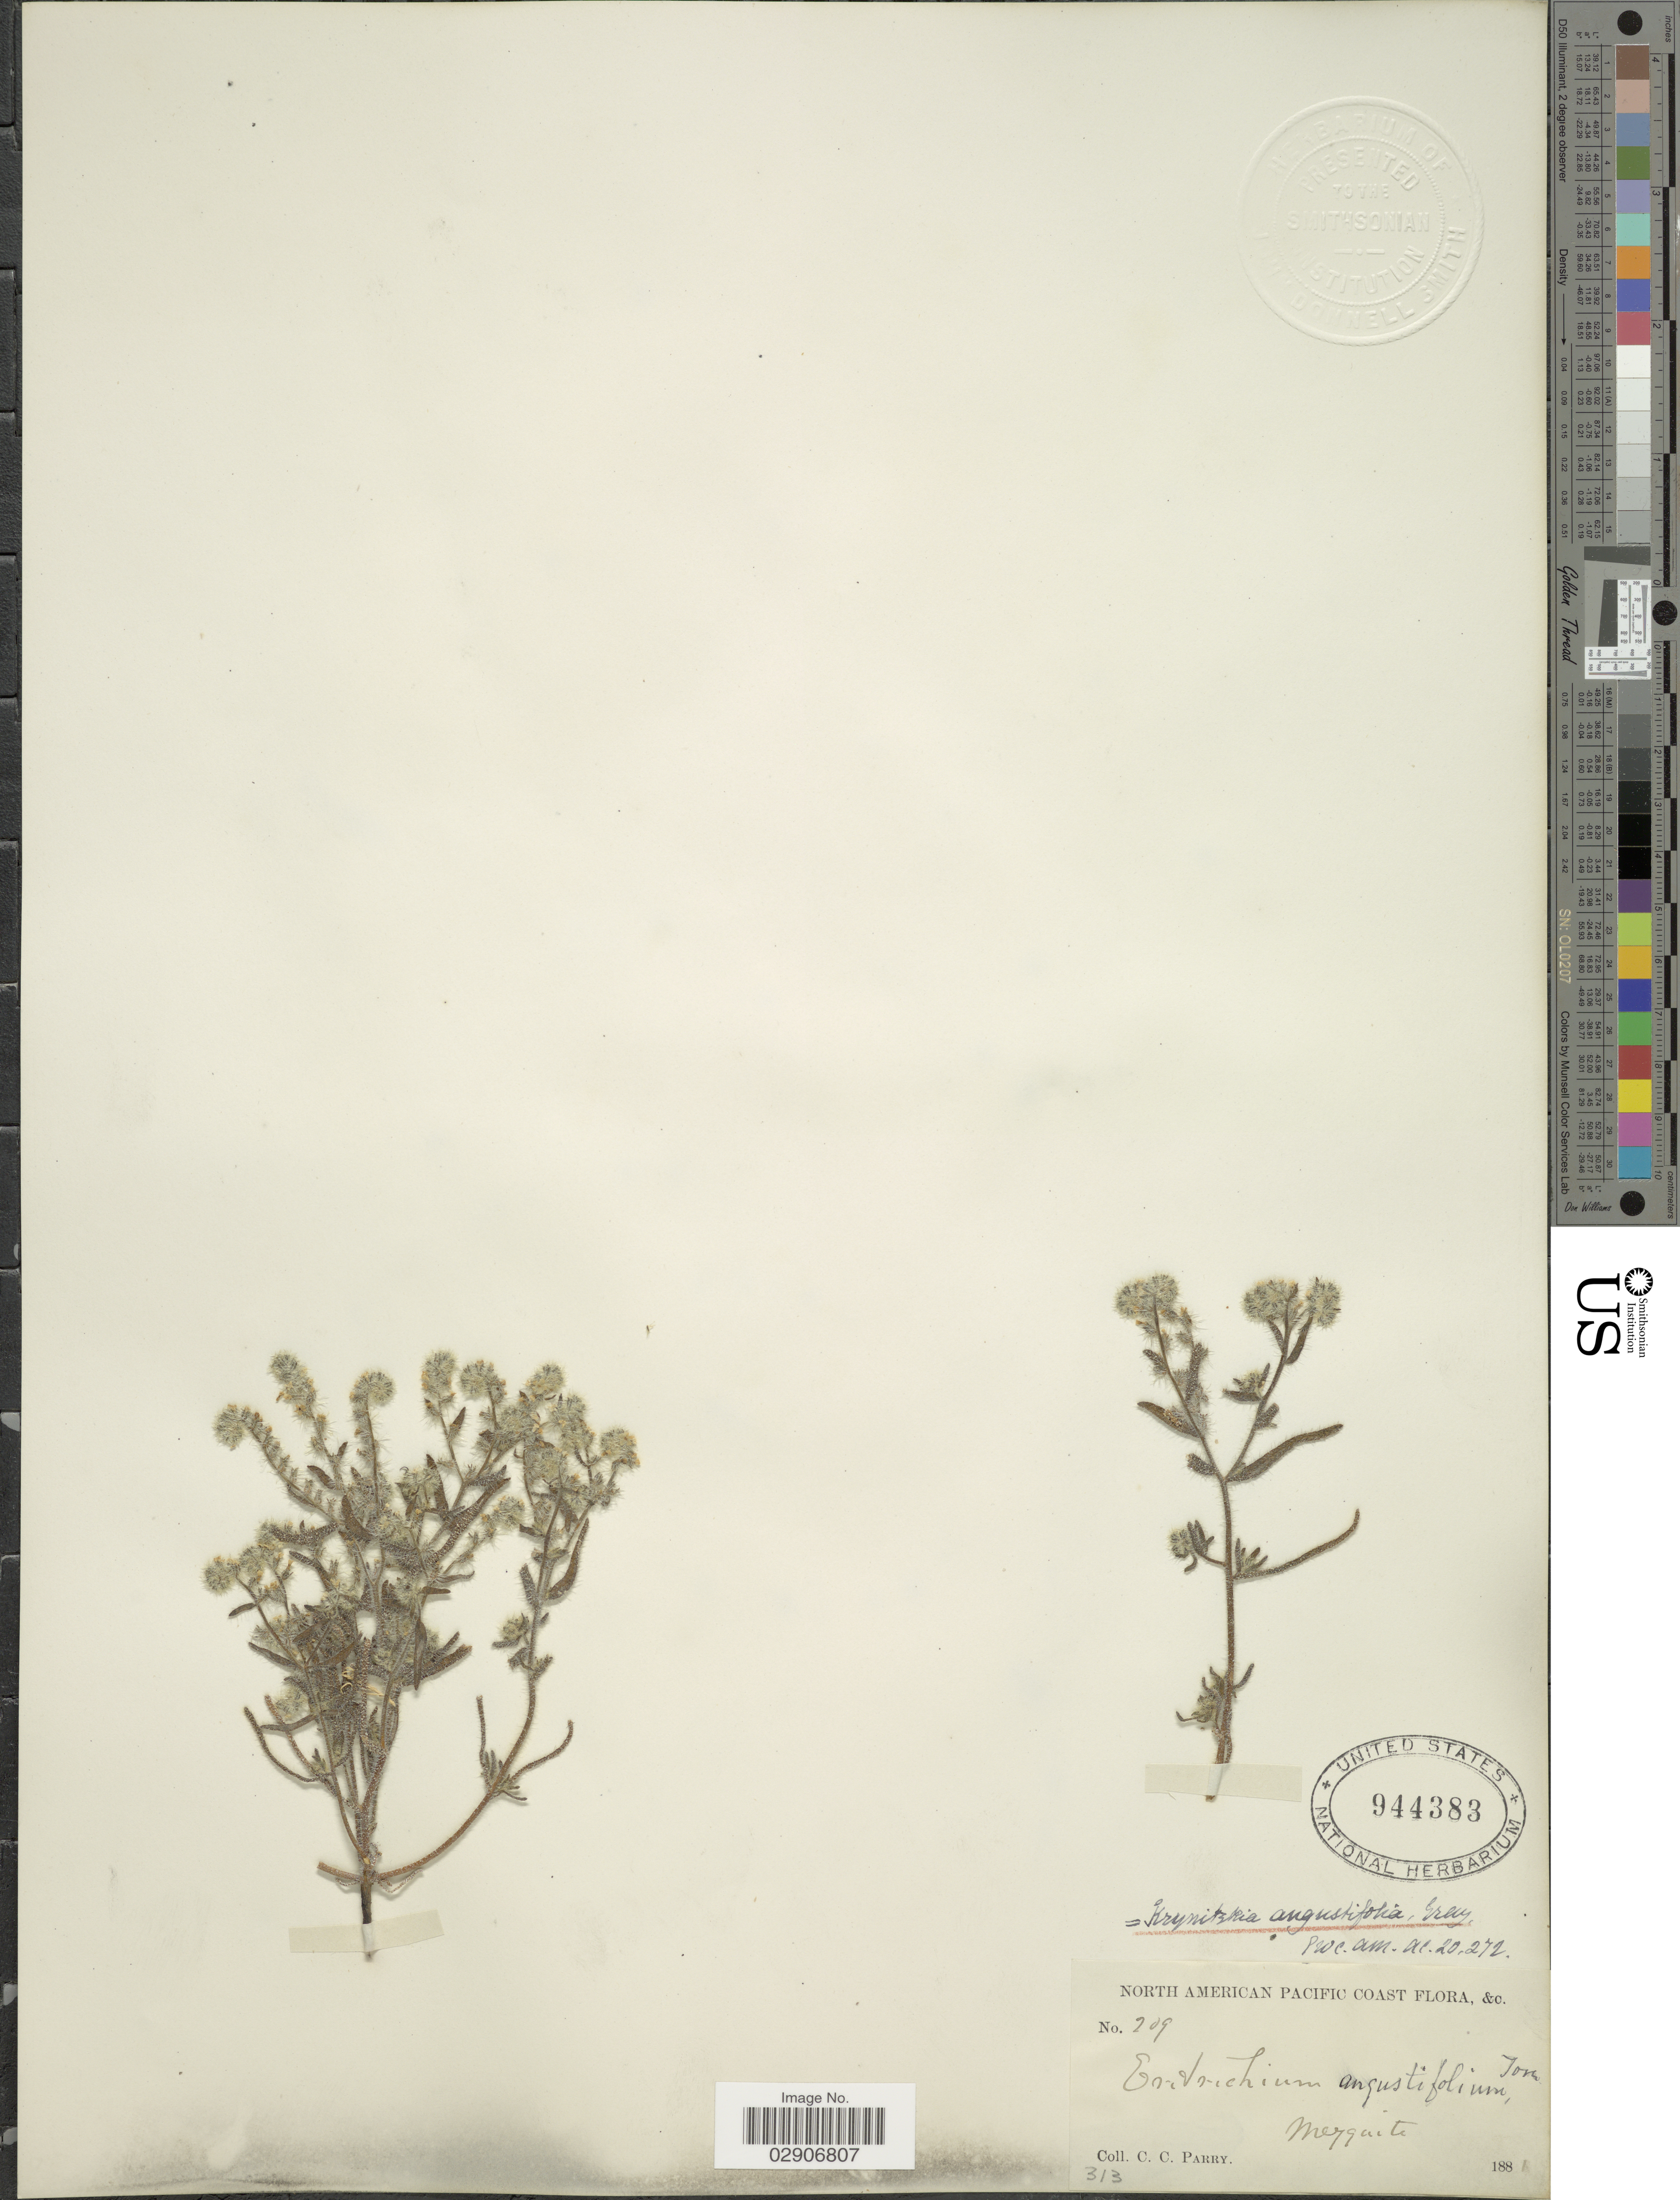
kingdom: Plantae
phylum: Tracheophyta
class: Magnoliopsida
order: Boraginales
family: Boraginaceae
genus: Cryptantha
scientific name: Cryptantha angustifolia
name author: (Torr.) Greene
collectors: C. C. Parry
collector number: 209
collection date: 1881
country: United States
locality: North American Pacific Coast. Mezquite.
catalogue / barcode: US 944383